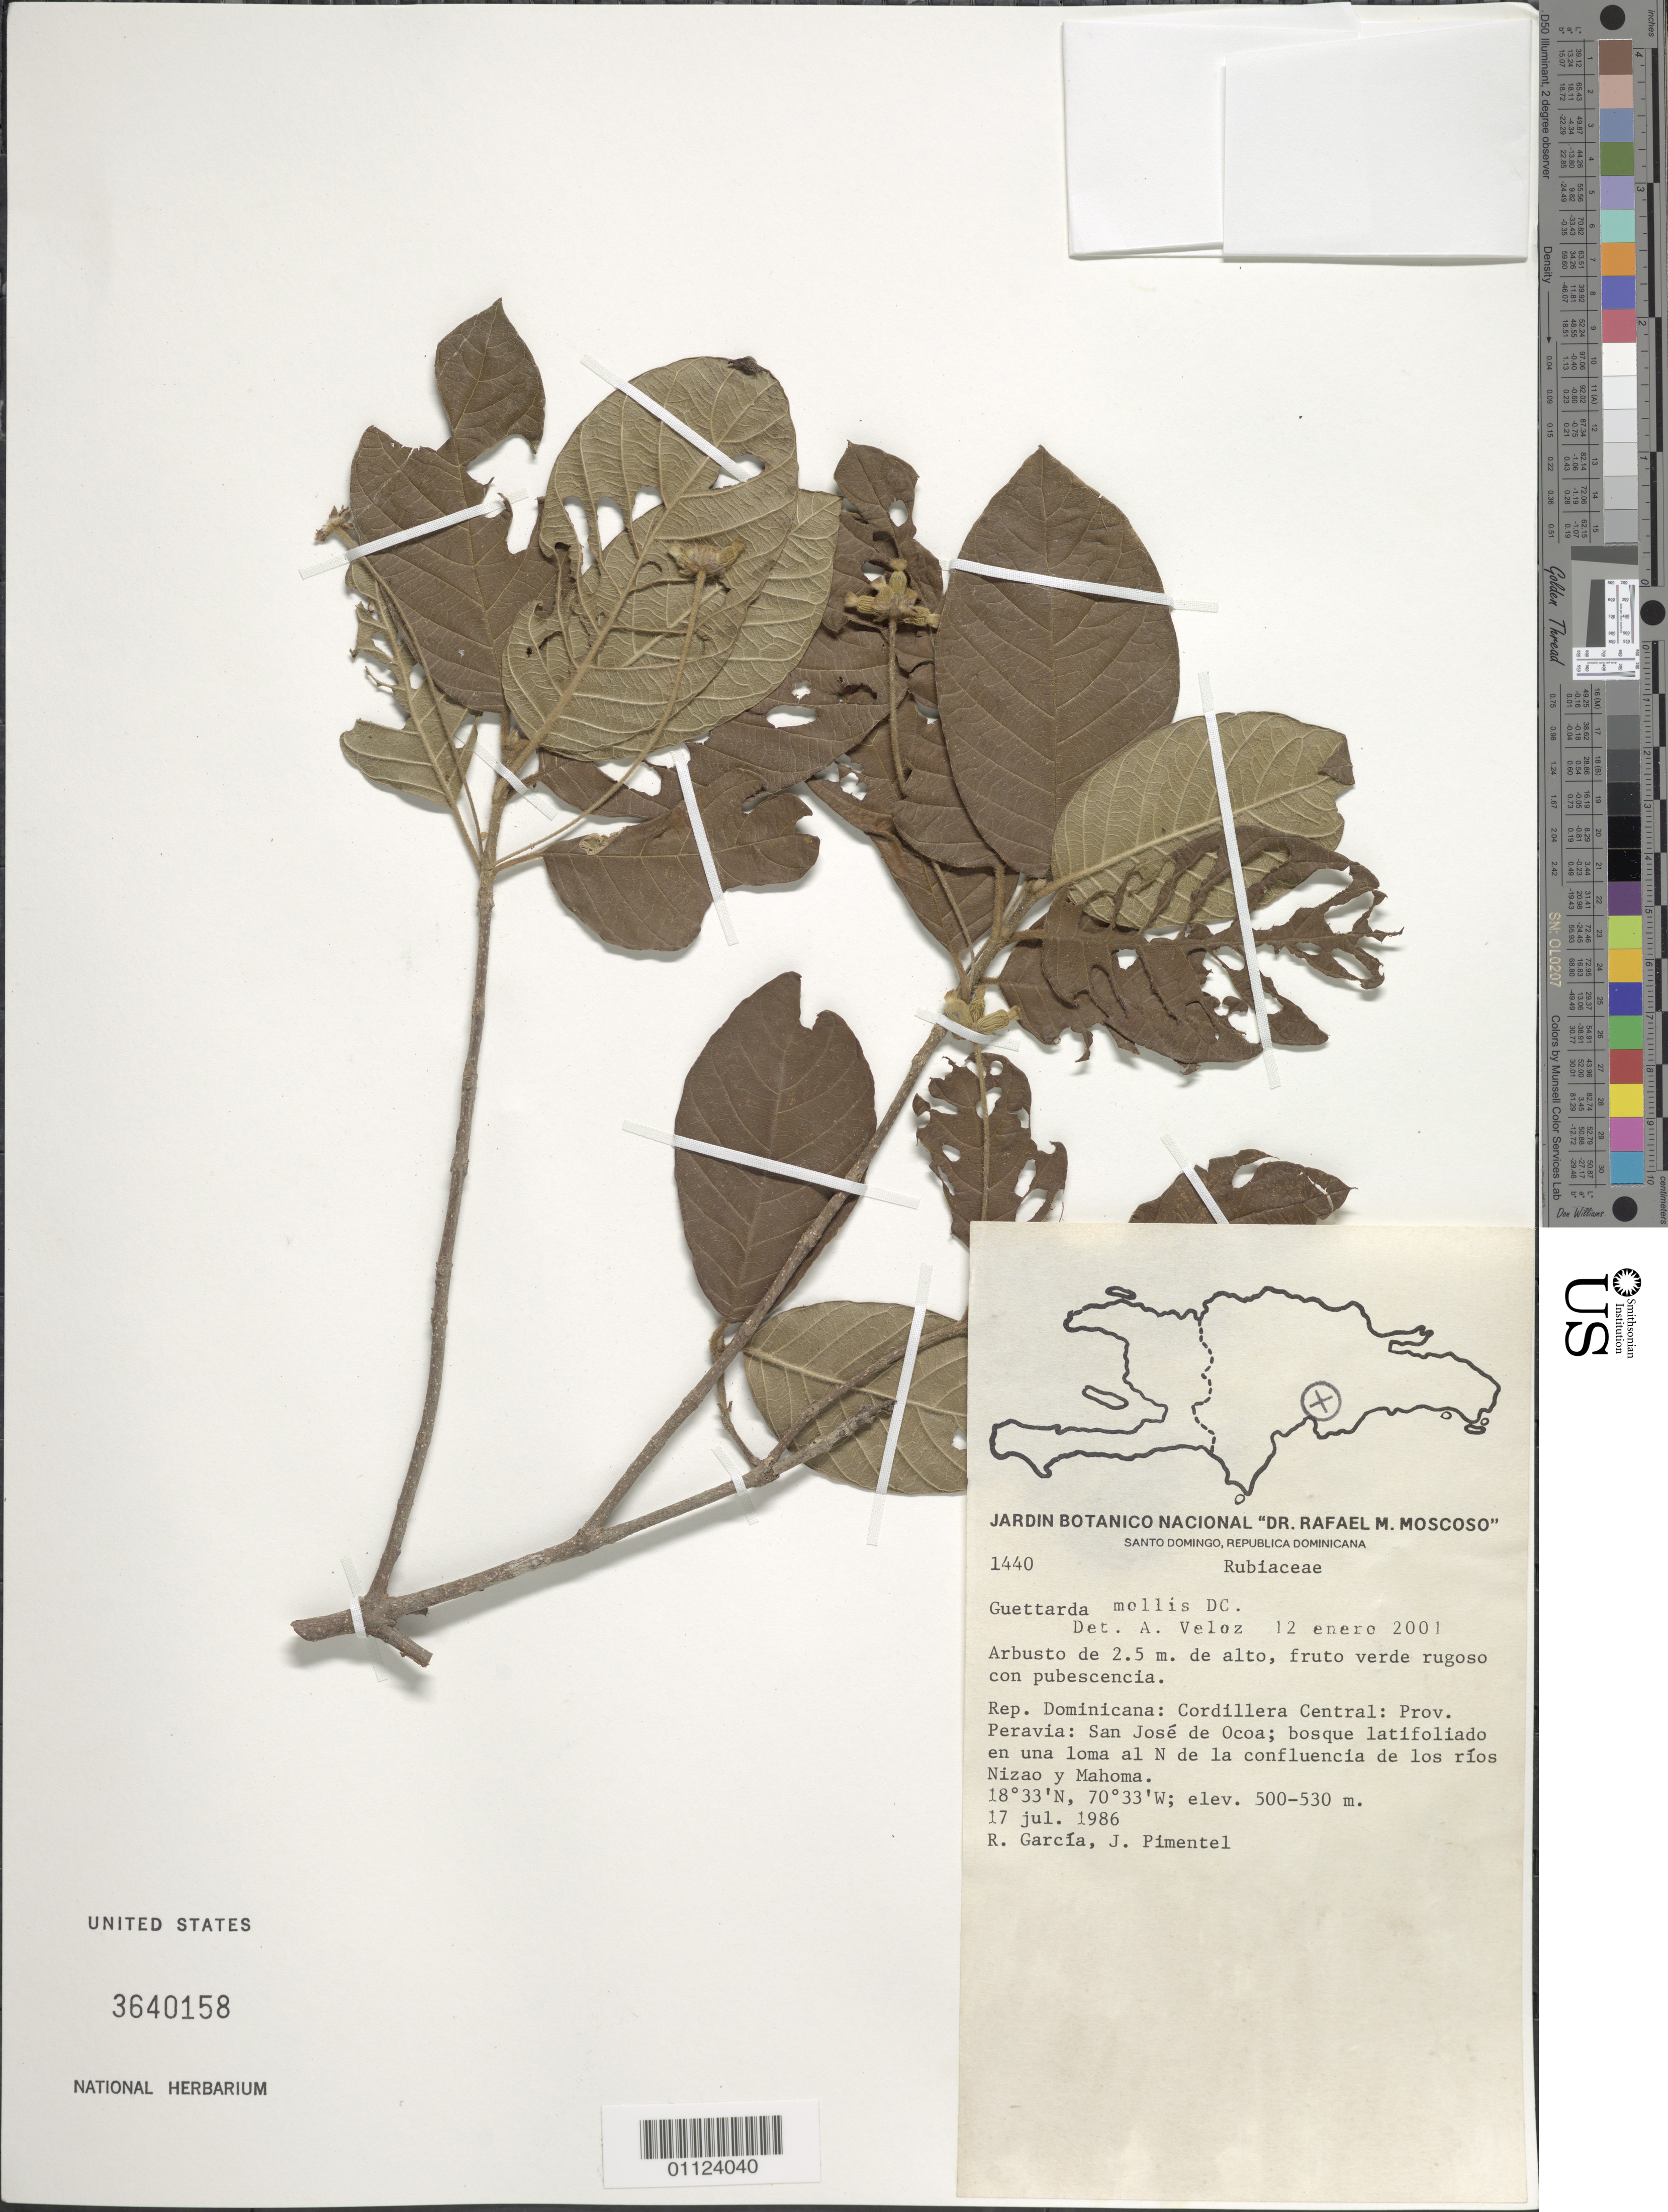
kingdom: Plantae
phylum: Tracheophyta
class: Magnoliopsida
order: Gentianales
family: Rubiaceae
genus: Guettarda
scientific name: Guettarda mollis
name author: DC.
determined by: Veloz, A.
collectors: R. G. García & J. Pimentel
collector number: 1440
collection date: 1986-07-17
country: Dominican Republic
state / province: Peravia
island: Hispaniola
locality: Cordillera Central, San José de Ocoa, al N de la confluencia de los ríos Nizao y Mahoma.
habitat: Bosque latifoliado en una loma.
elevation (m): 500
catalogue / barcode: US 3640158